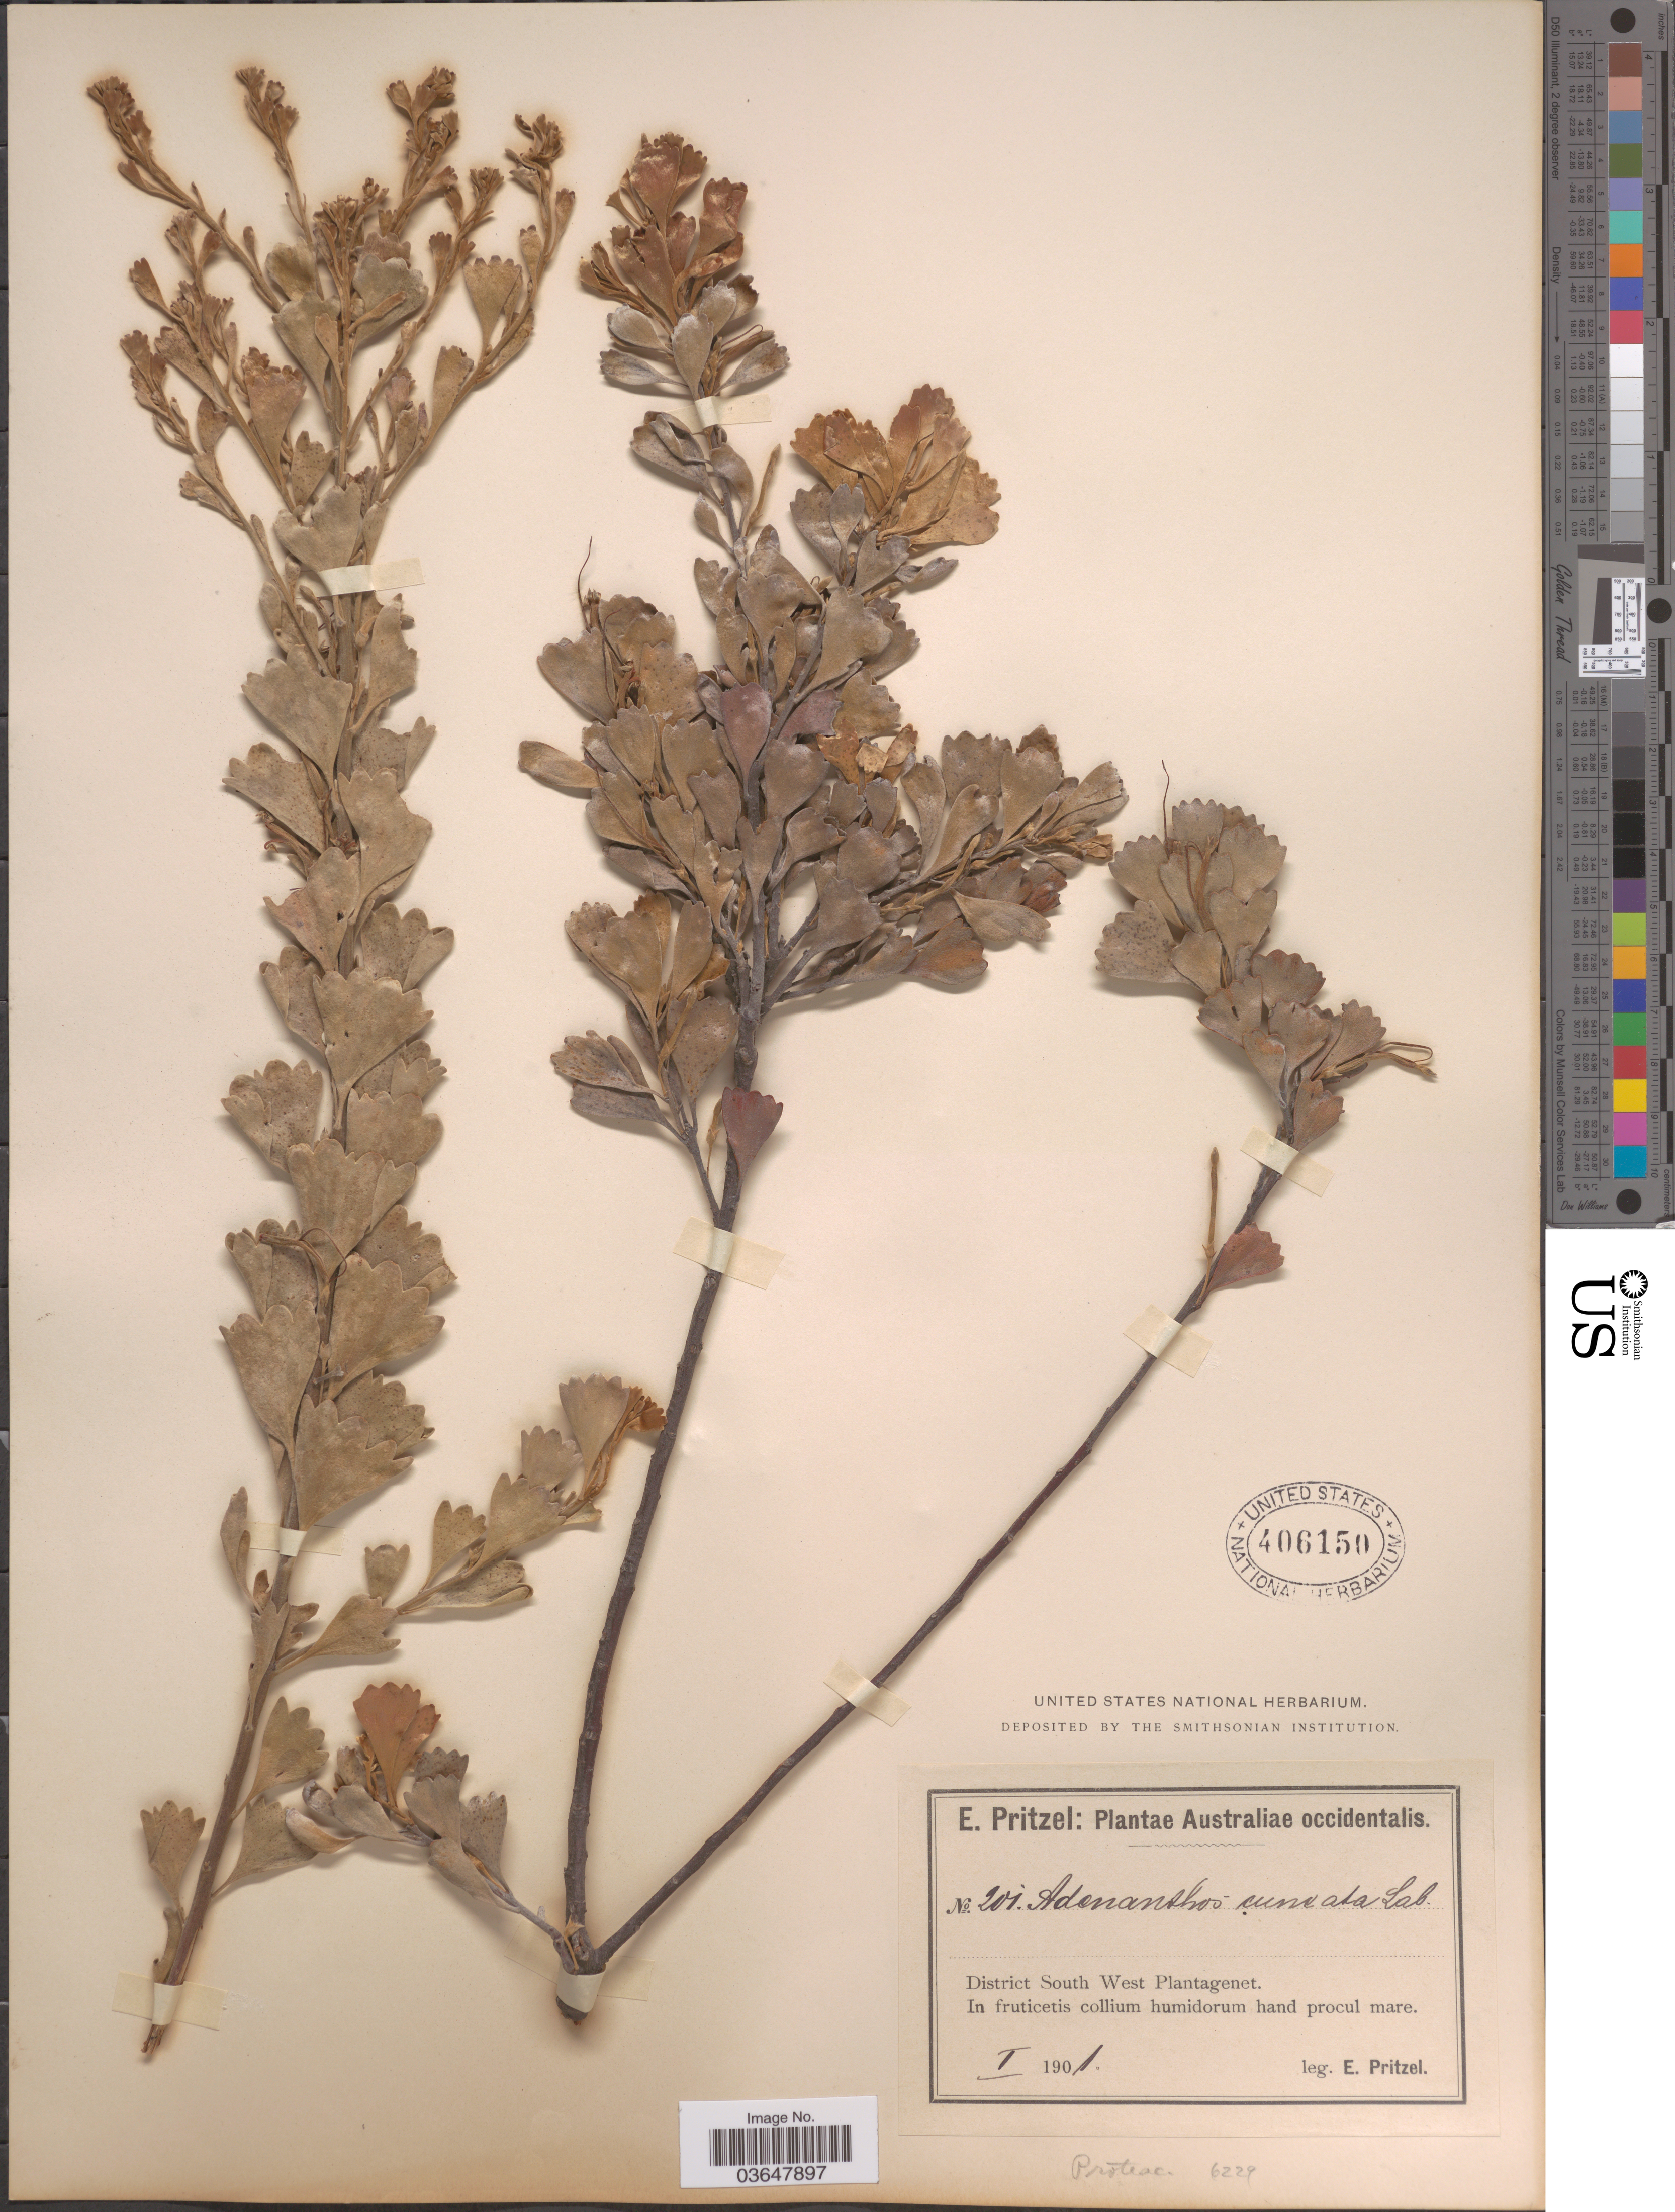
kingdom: Plantae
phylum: Tracheophyta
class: Magnoliopsida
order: Proteales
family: Proteaceae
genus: Adenanthos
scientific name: Adenanthos cuneata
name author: Labill.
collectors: E. G. Pritzel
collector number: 201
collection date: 1901-01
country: Australia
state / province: Western Australia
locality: Australiae occidentalis. District South West Plantagenet.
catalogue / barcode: US 406150